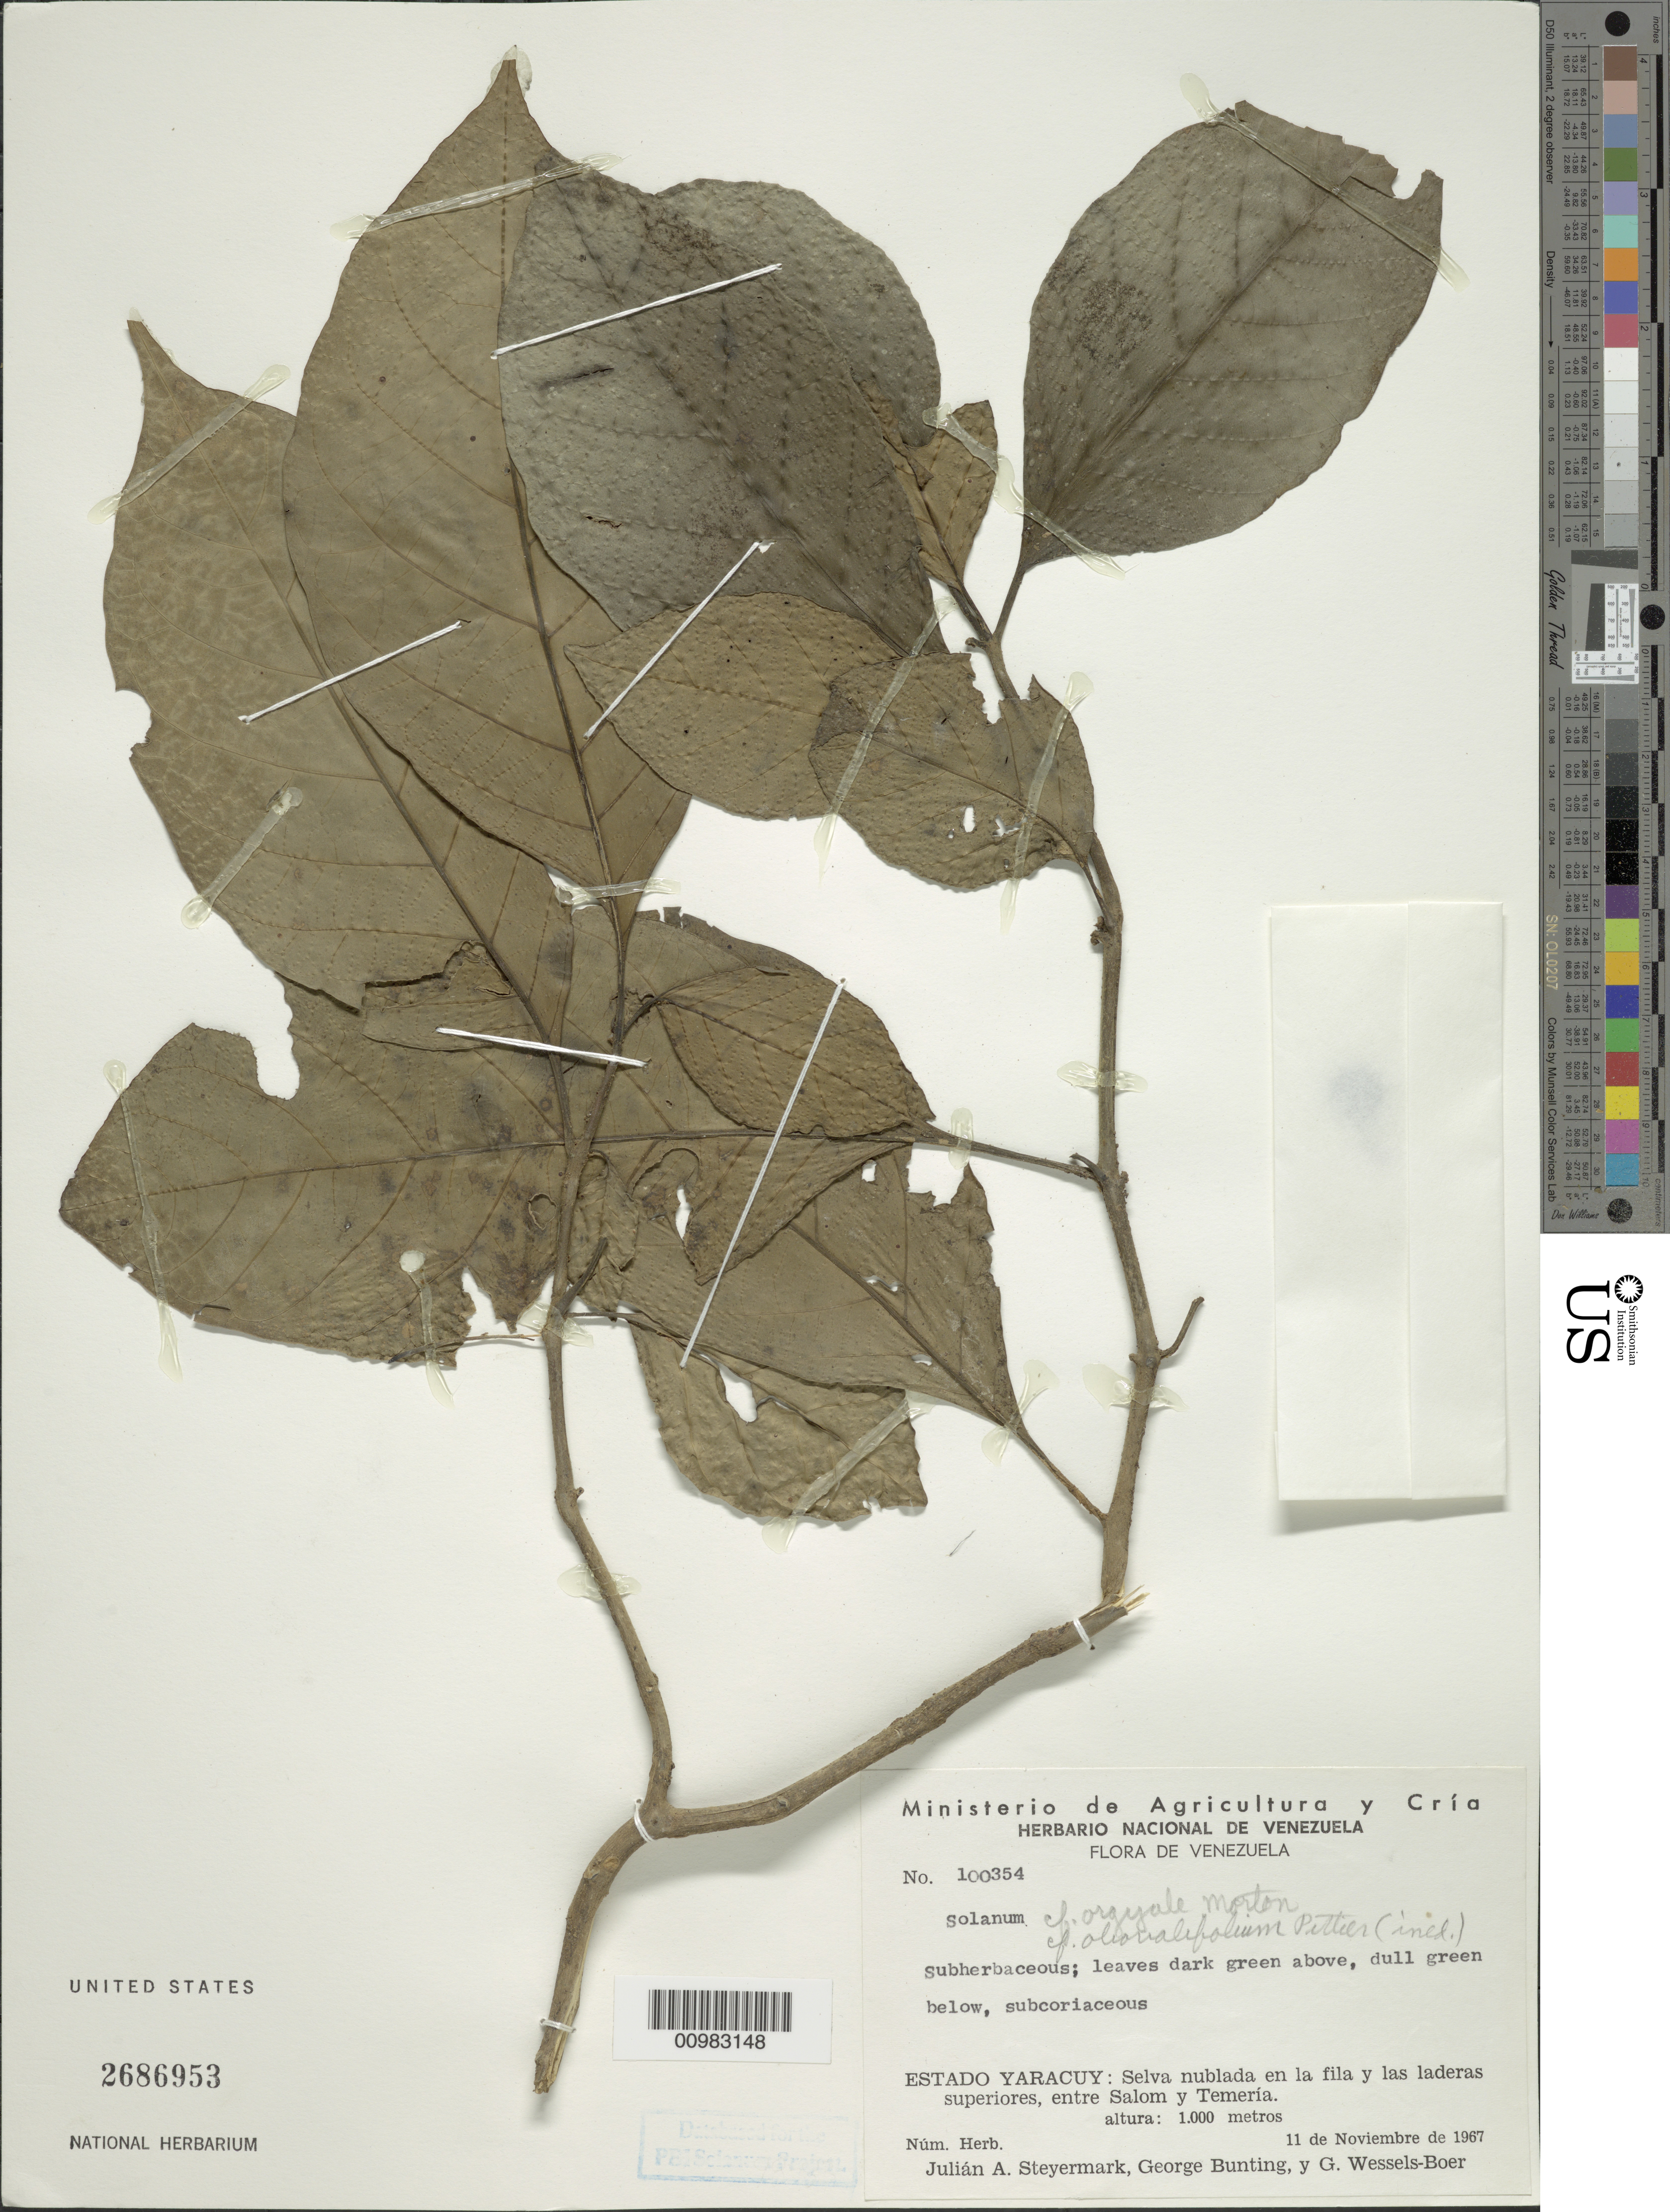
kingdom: Plantae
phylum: Tracheophyta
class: Magnoliopsida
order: Solanales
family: Solanaceae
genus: Solanum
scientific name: Solanum ripense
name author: Dunal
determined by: Knapp, S. D.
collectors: J. Steyermark, G. S. Bunting & J. G. Wessels Boer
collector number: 100354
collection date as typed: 11 Nov 1967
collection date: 1967-11-11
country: Venezuela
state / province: Yaracuy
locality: en la fila y las laderas superiores, entre Salom y Temería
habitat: selva nublada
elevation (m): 1000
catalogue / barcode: US 2686953